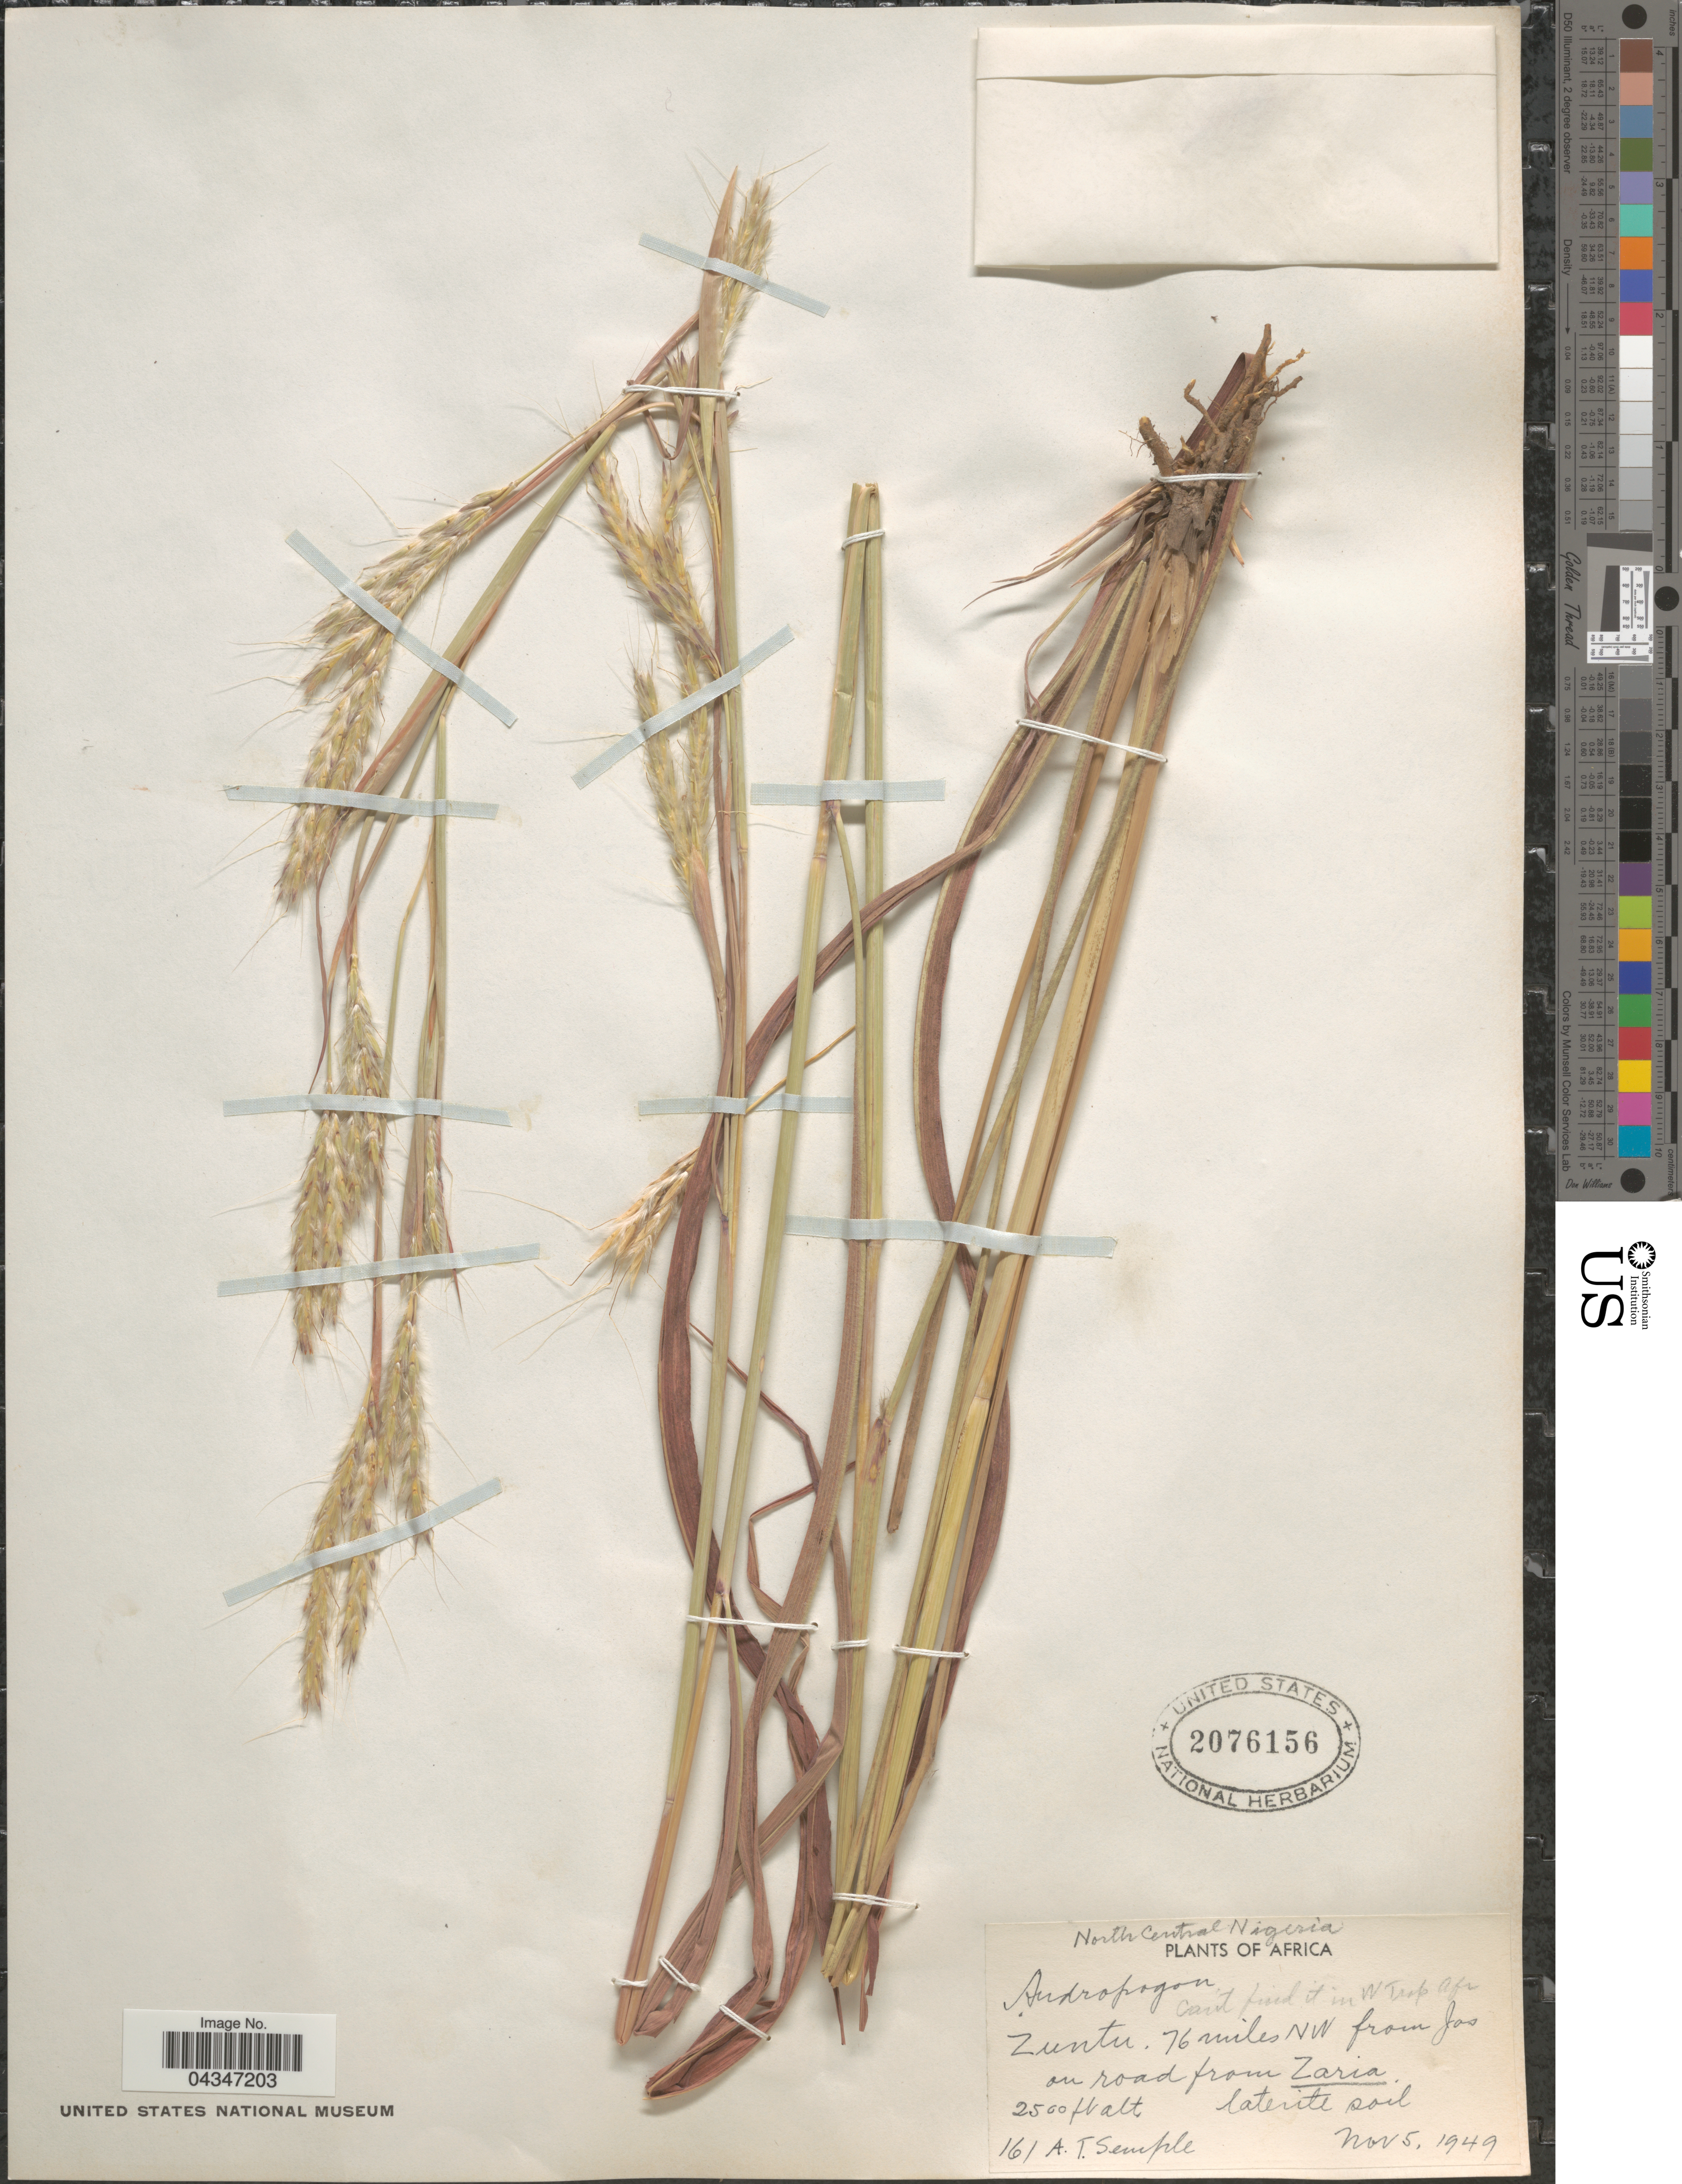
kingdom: Plantae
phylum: Tracheophyta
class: Liliopsida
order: Poales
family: Poaceae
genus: Andropogon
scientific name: Andropogon gayanus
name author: Kunth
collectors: A. Semple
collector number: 161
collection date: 1949-11-05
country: Nigeria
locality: North Central Nigeria. Zuntu. 76 miles NW from Jos on road from Zaria.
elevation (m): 762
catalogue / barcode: US 2076156